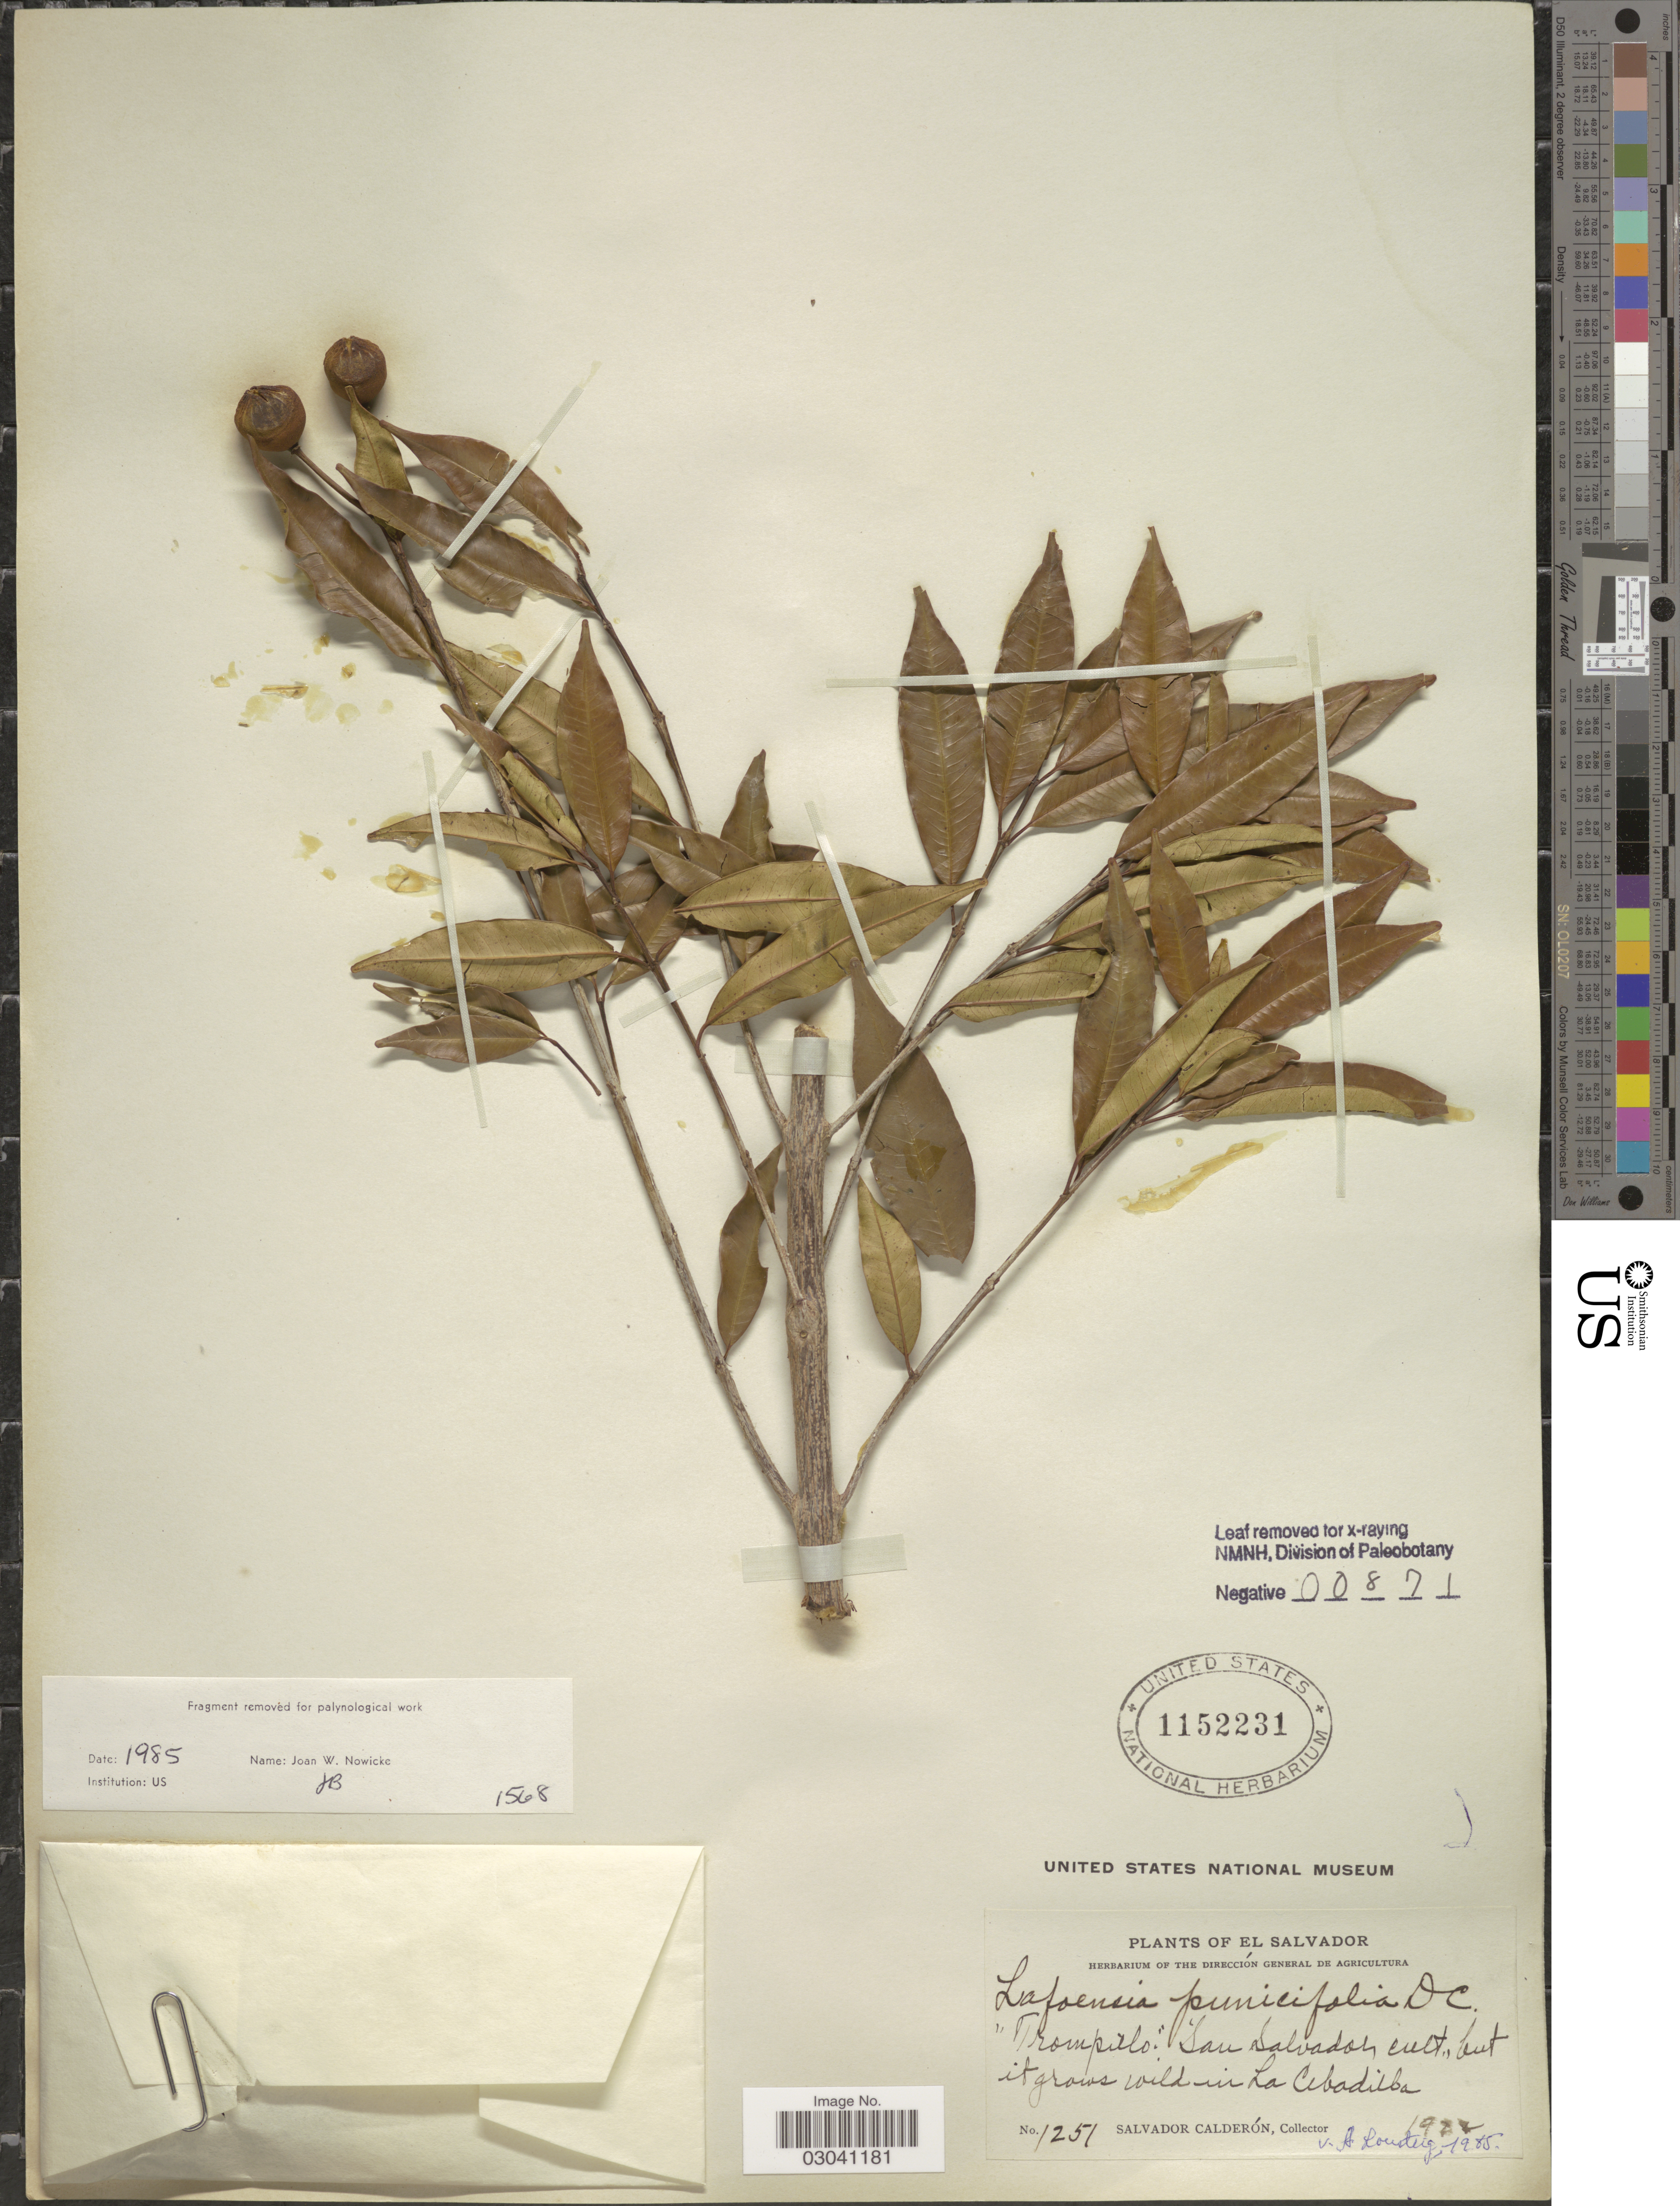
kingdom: Plantae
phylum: Tracheophyta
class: Magnoliopsida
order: Myrtales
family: Lythraceae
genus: Lafoensia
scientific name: Lafoensia punicifolia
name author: DC.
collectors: S. Calderón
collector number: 1251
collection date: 1922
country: El Salvador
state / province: San Salvador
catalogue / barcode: US 1152231